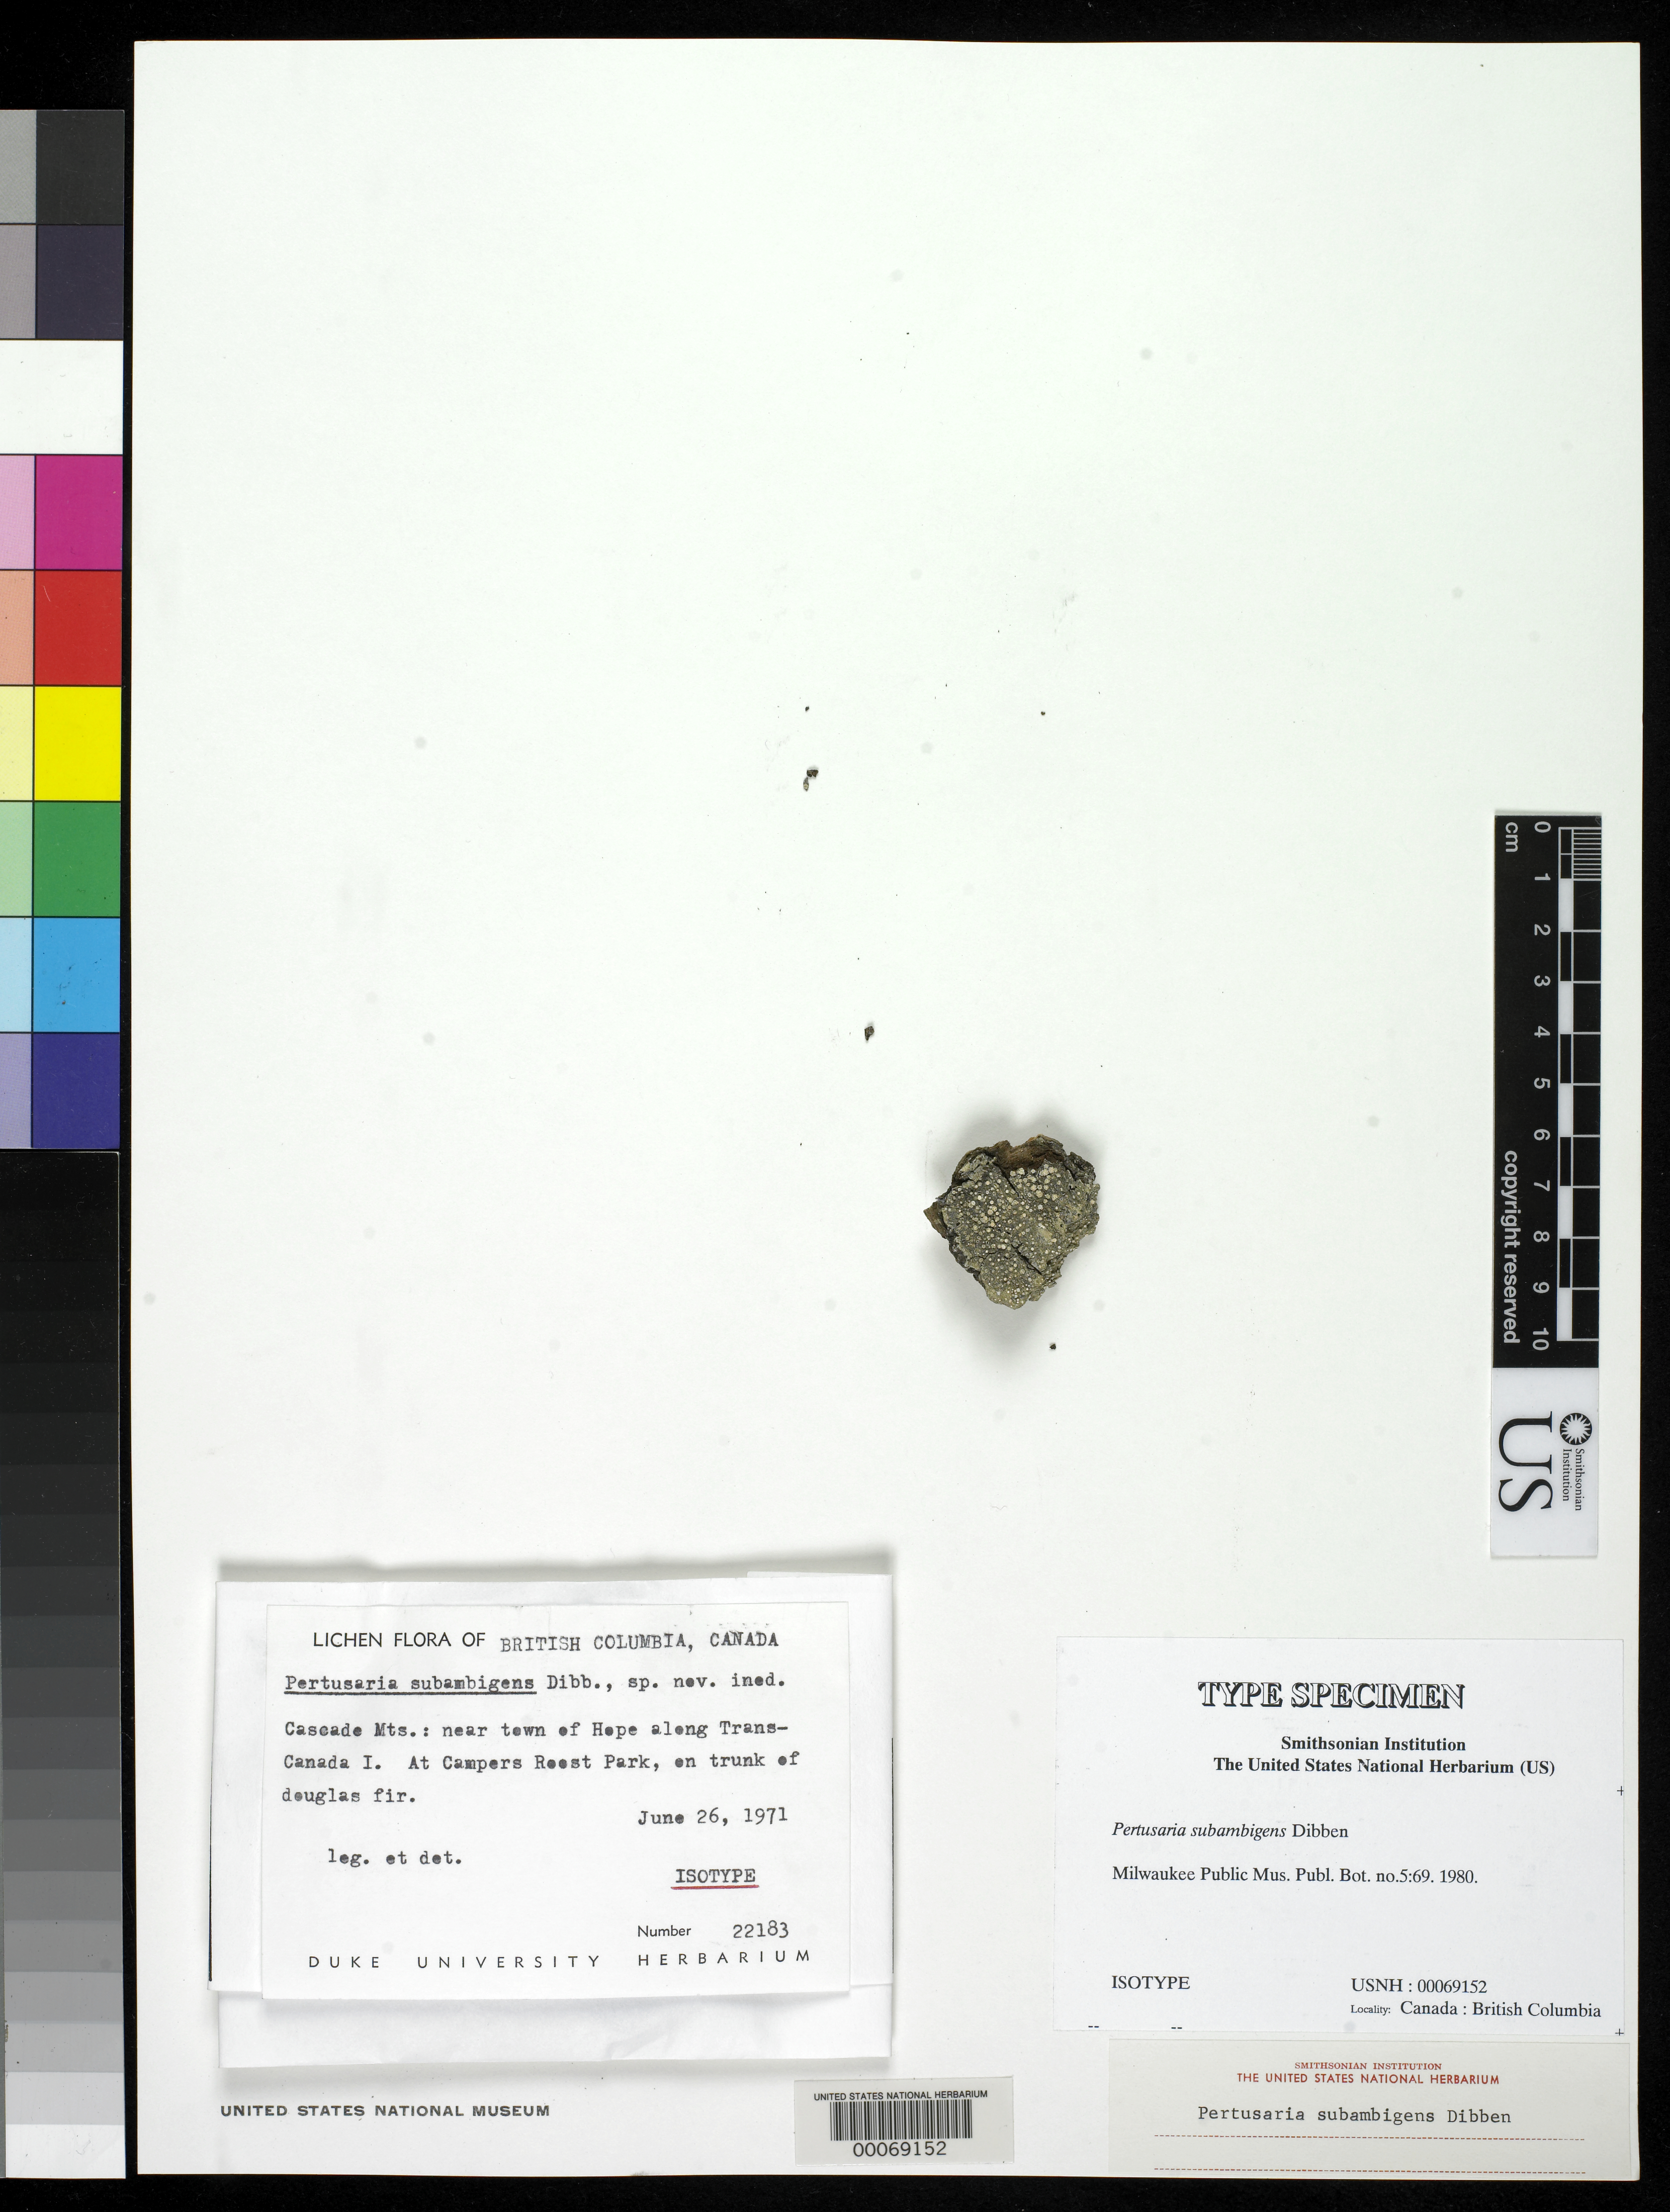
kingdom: Fungi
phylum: Ascomycota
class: Lecanoromycetes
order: Pertusariales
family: Pertusariaceae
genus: Pertusaria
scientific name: Pertusaria subambigens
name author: Dibben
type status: Isotype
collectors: M. Dibben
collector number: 22183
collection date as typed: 26 Jun 1971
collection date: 1971-06-26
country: Canada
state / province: British Columbia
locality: Cascade Mts., near town of Hope along Transcanada I., at Campers Roost Park.